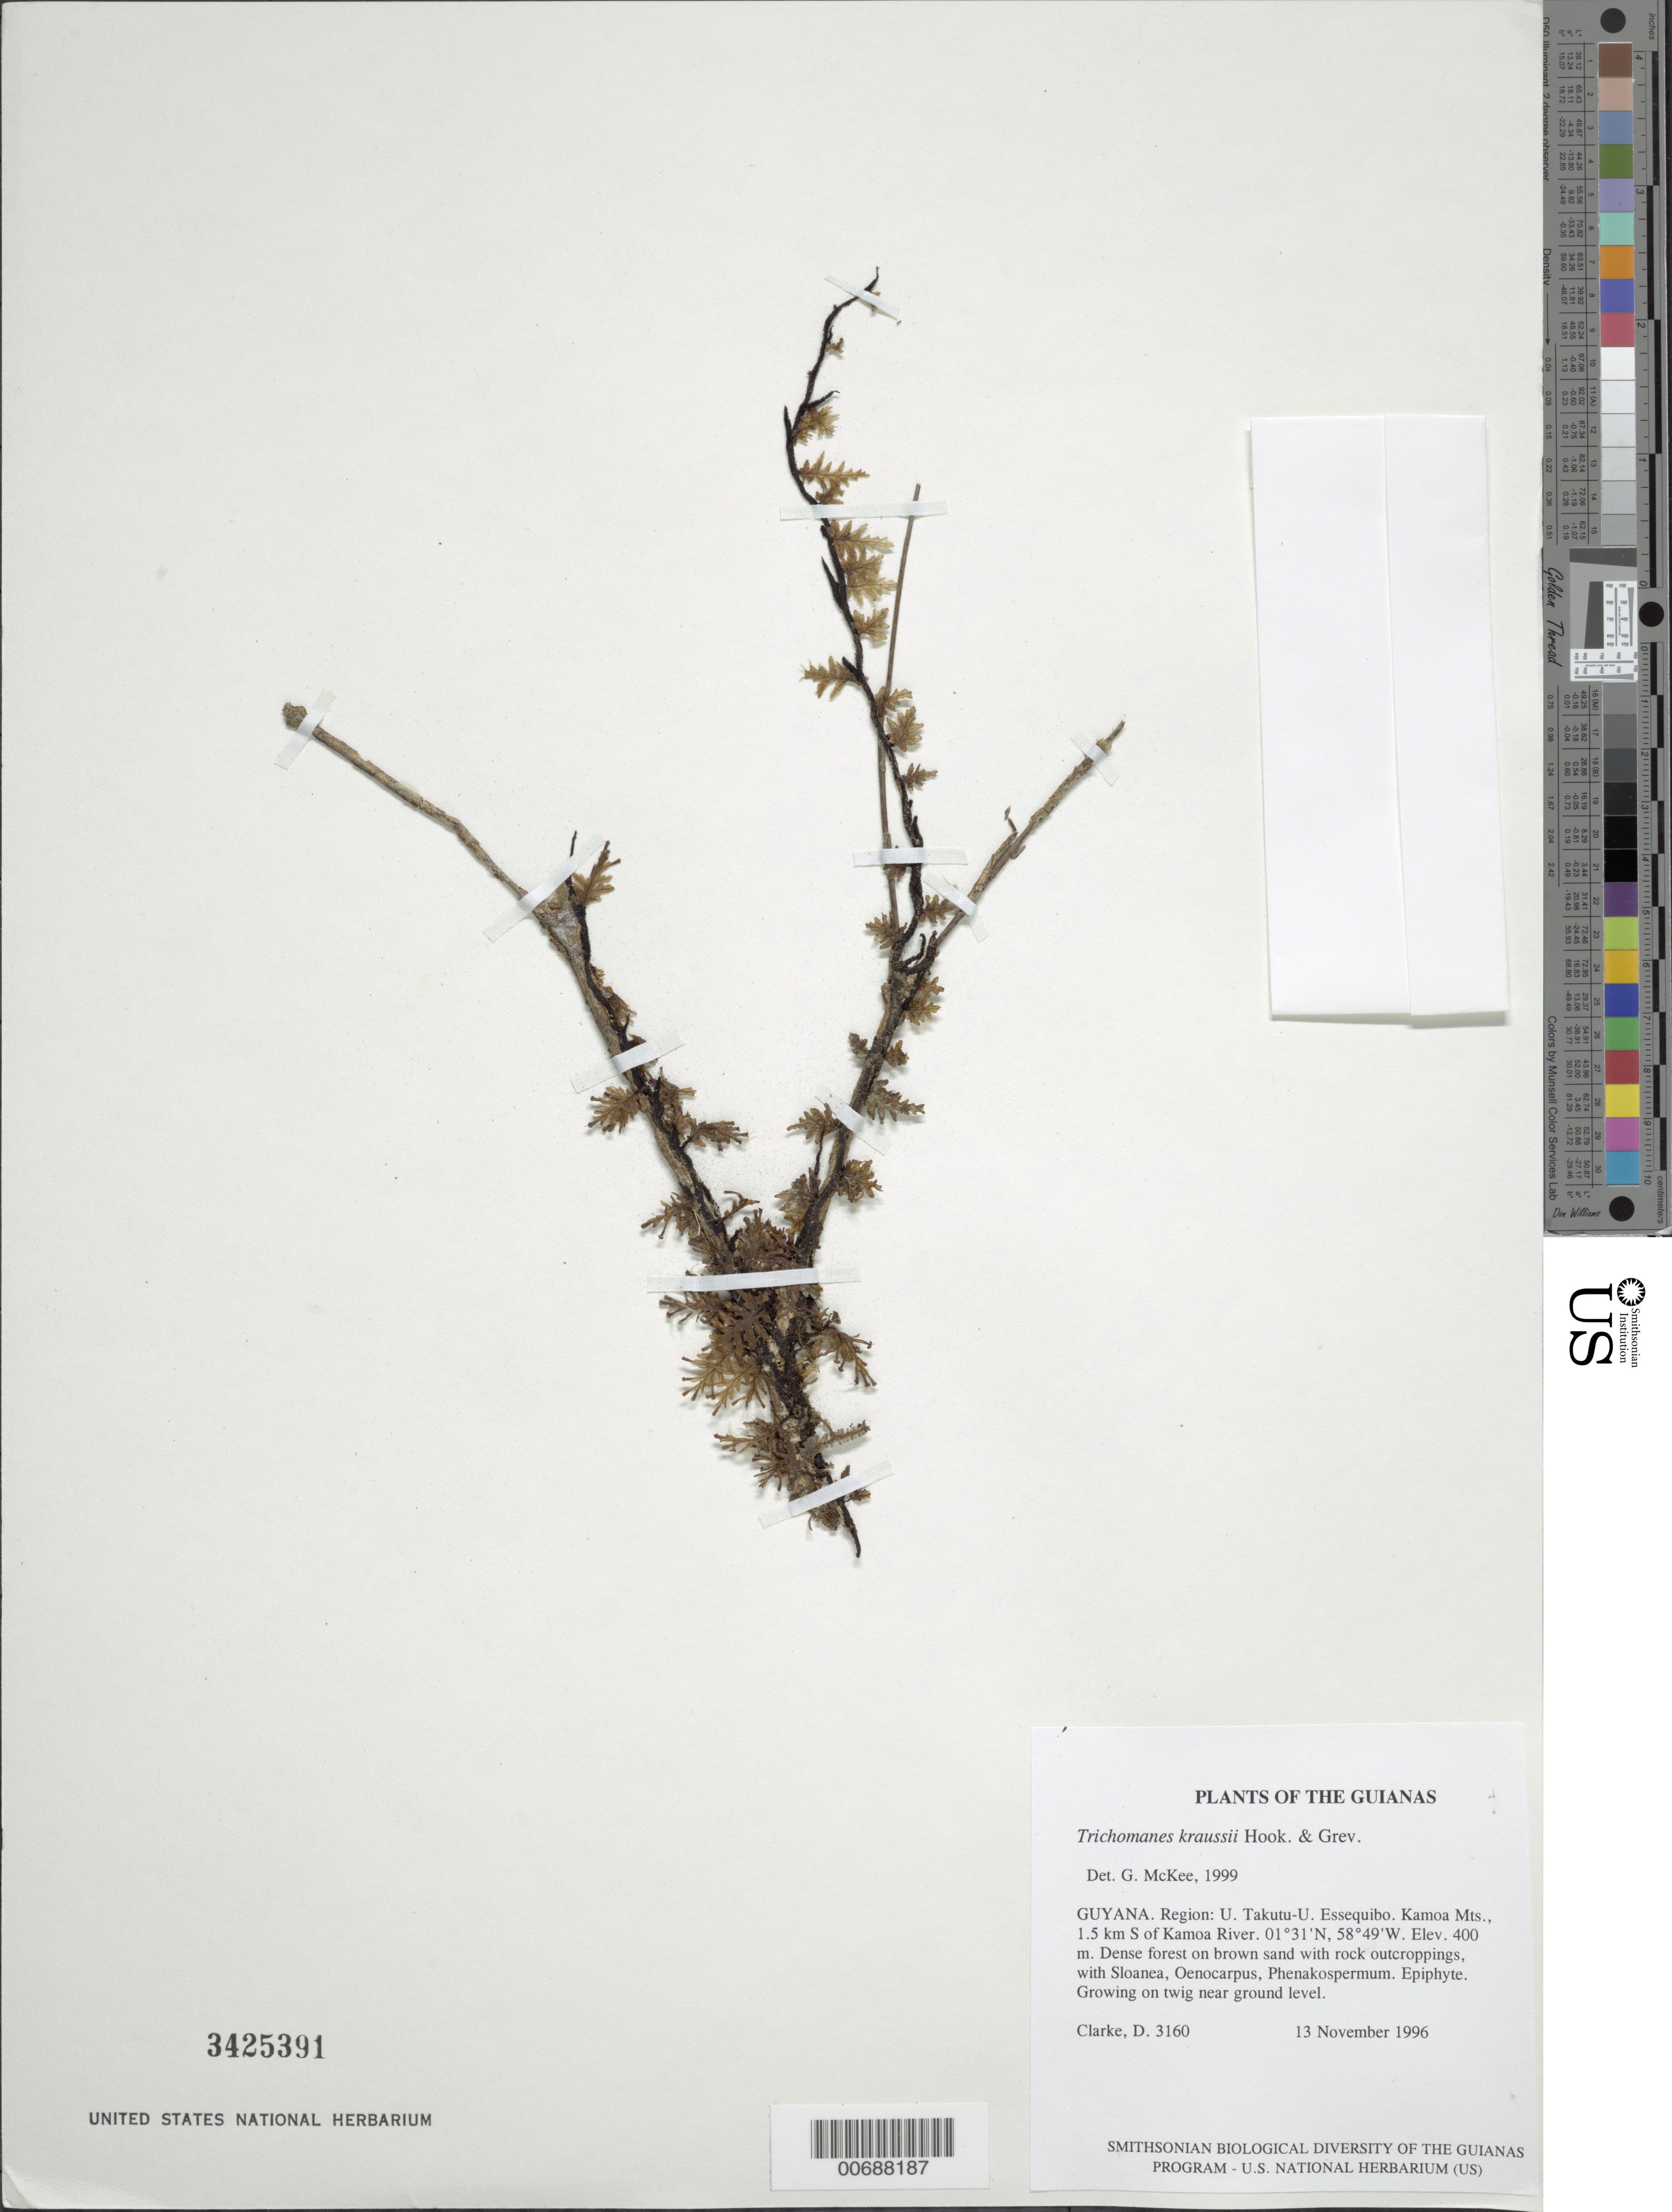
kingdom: Plantae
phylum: Tracheophyta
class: Polypodiopsida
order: Hymenophyllales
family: Hymenophyllaceae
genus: Didymoglossum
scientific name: Didymoglossum kraussii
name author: (Hook. & Grev.) C. Presl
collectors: H. D. Clarke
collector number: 3160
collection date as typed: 13 November 1996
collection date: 1996-11-13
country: Guyana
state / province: U. Takutu-U. Essequibo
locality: Kamoa Mts., 1.5 km S of Kamoa River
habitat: Dense forest on brown sand with rock outcroppings, with Sloanea, Oenocarpus, Phenakospermum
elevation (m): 400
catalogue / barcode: US 3425391